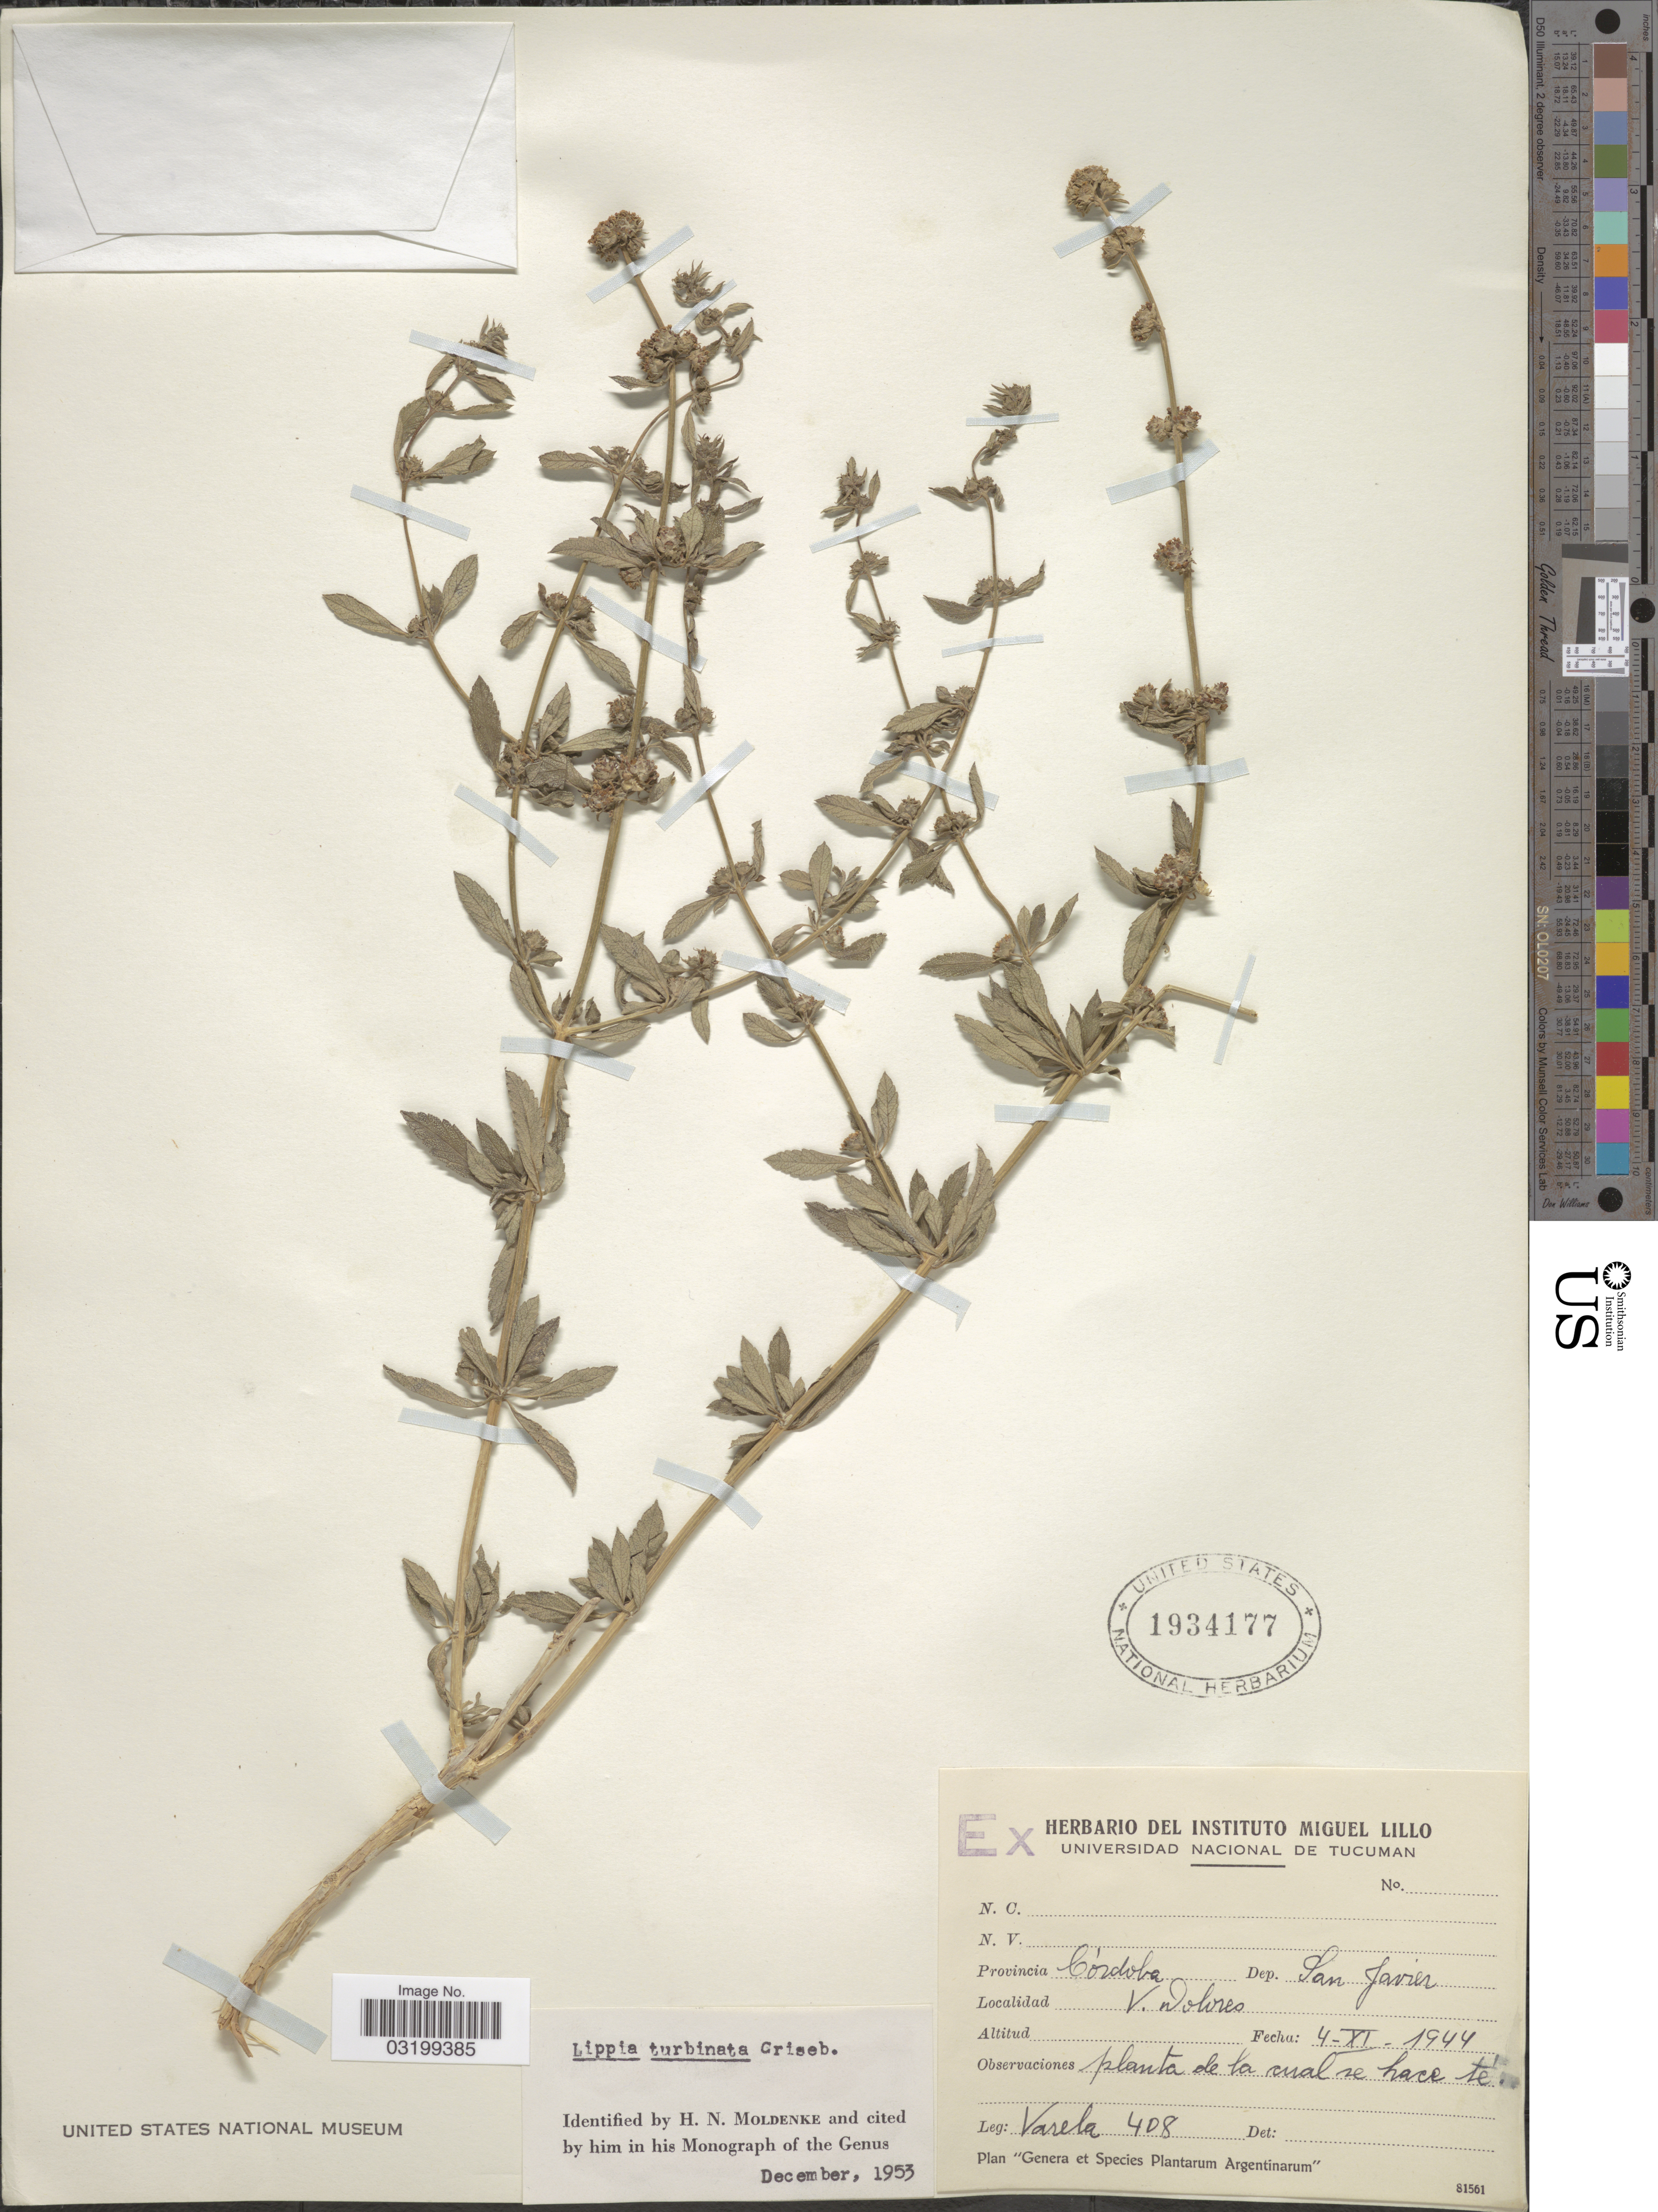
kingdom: Plantae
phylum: Tracheophyta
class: Magnoliopsida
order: Lamiales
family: Verbenaceae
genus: Lippia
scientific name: Lippia turbinata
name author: Griseb.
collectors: -. Varela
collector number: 408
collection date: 1944-11-04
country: Argentina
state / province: Cordoba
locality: Dep. San Javier. V. Dolores.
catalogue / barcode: US 1934177